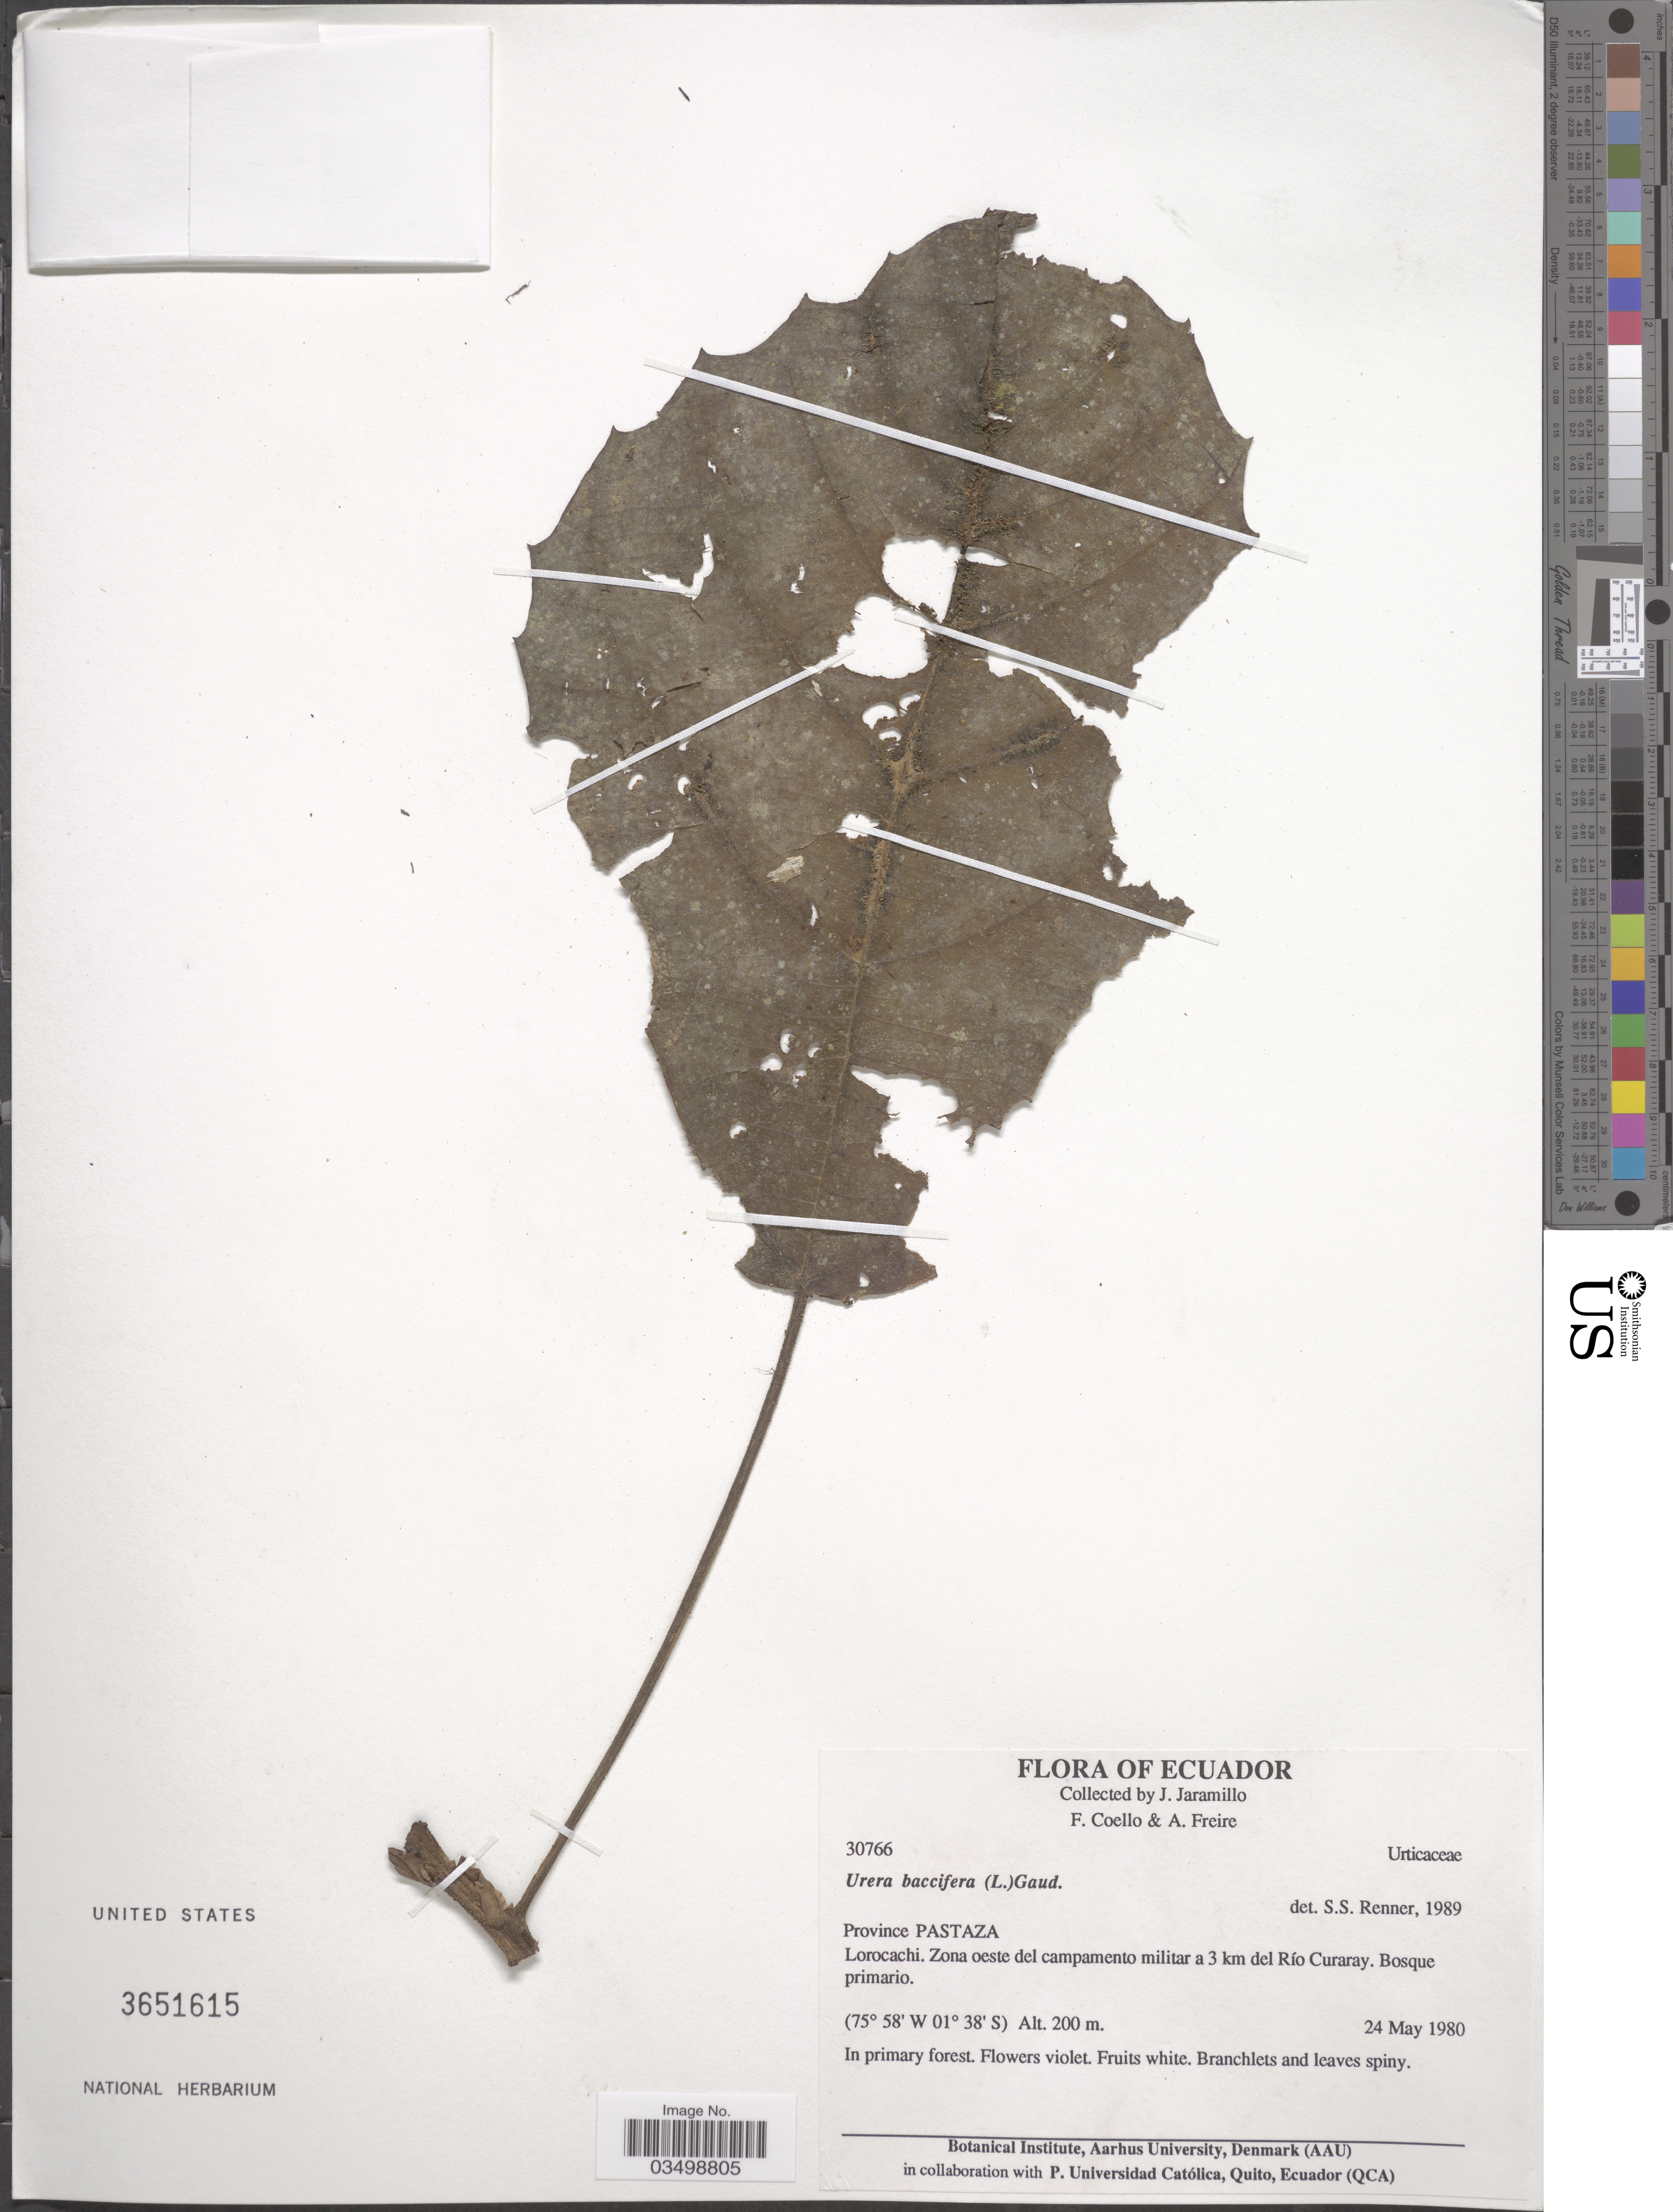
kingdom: Plantae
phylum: Tracheophyta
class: Magnoliopsida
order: Rosales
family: Urticaceae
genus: Urera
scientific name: Urera baccifera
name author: (L.) Gaudich. ex Wedd.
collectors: J. Jaramillo, F. Coello & A. Freire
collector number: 30766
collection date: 1980-05-24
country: Ecuador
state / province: Pastaza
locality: Lorocachi. Zona oeste del campamento militar a 3 km del Río Curaray.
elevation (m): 200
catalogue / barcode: US 3651615